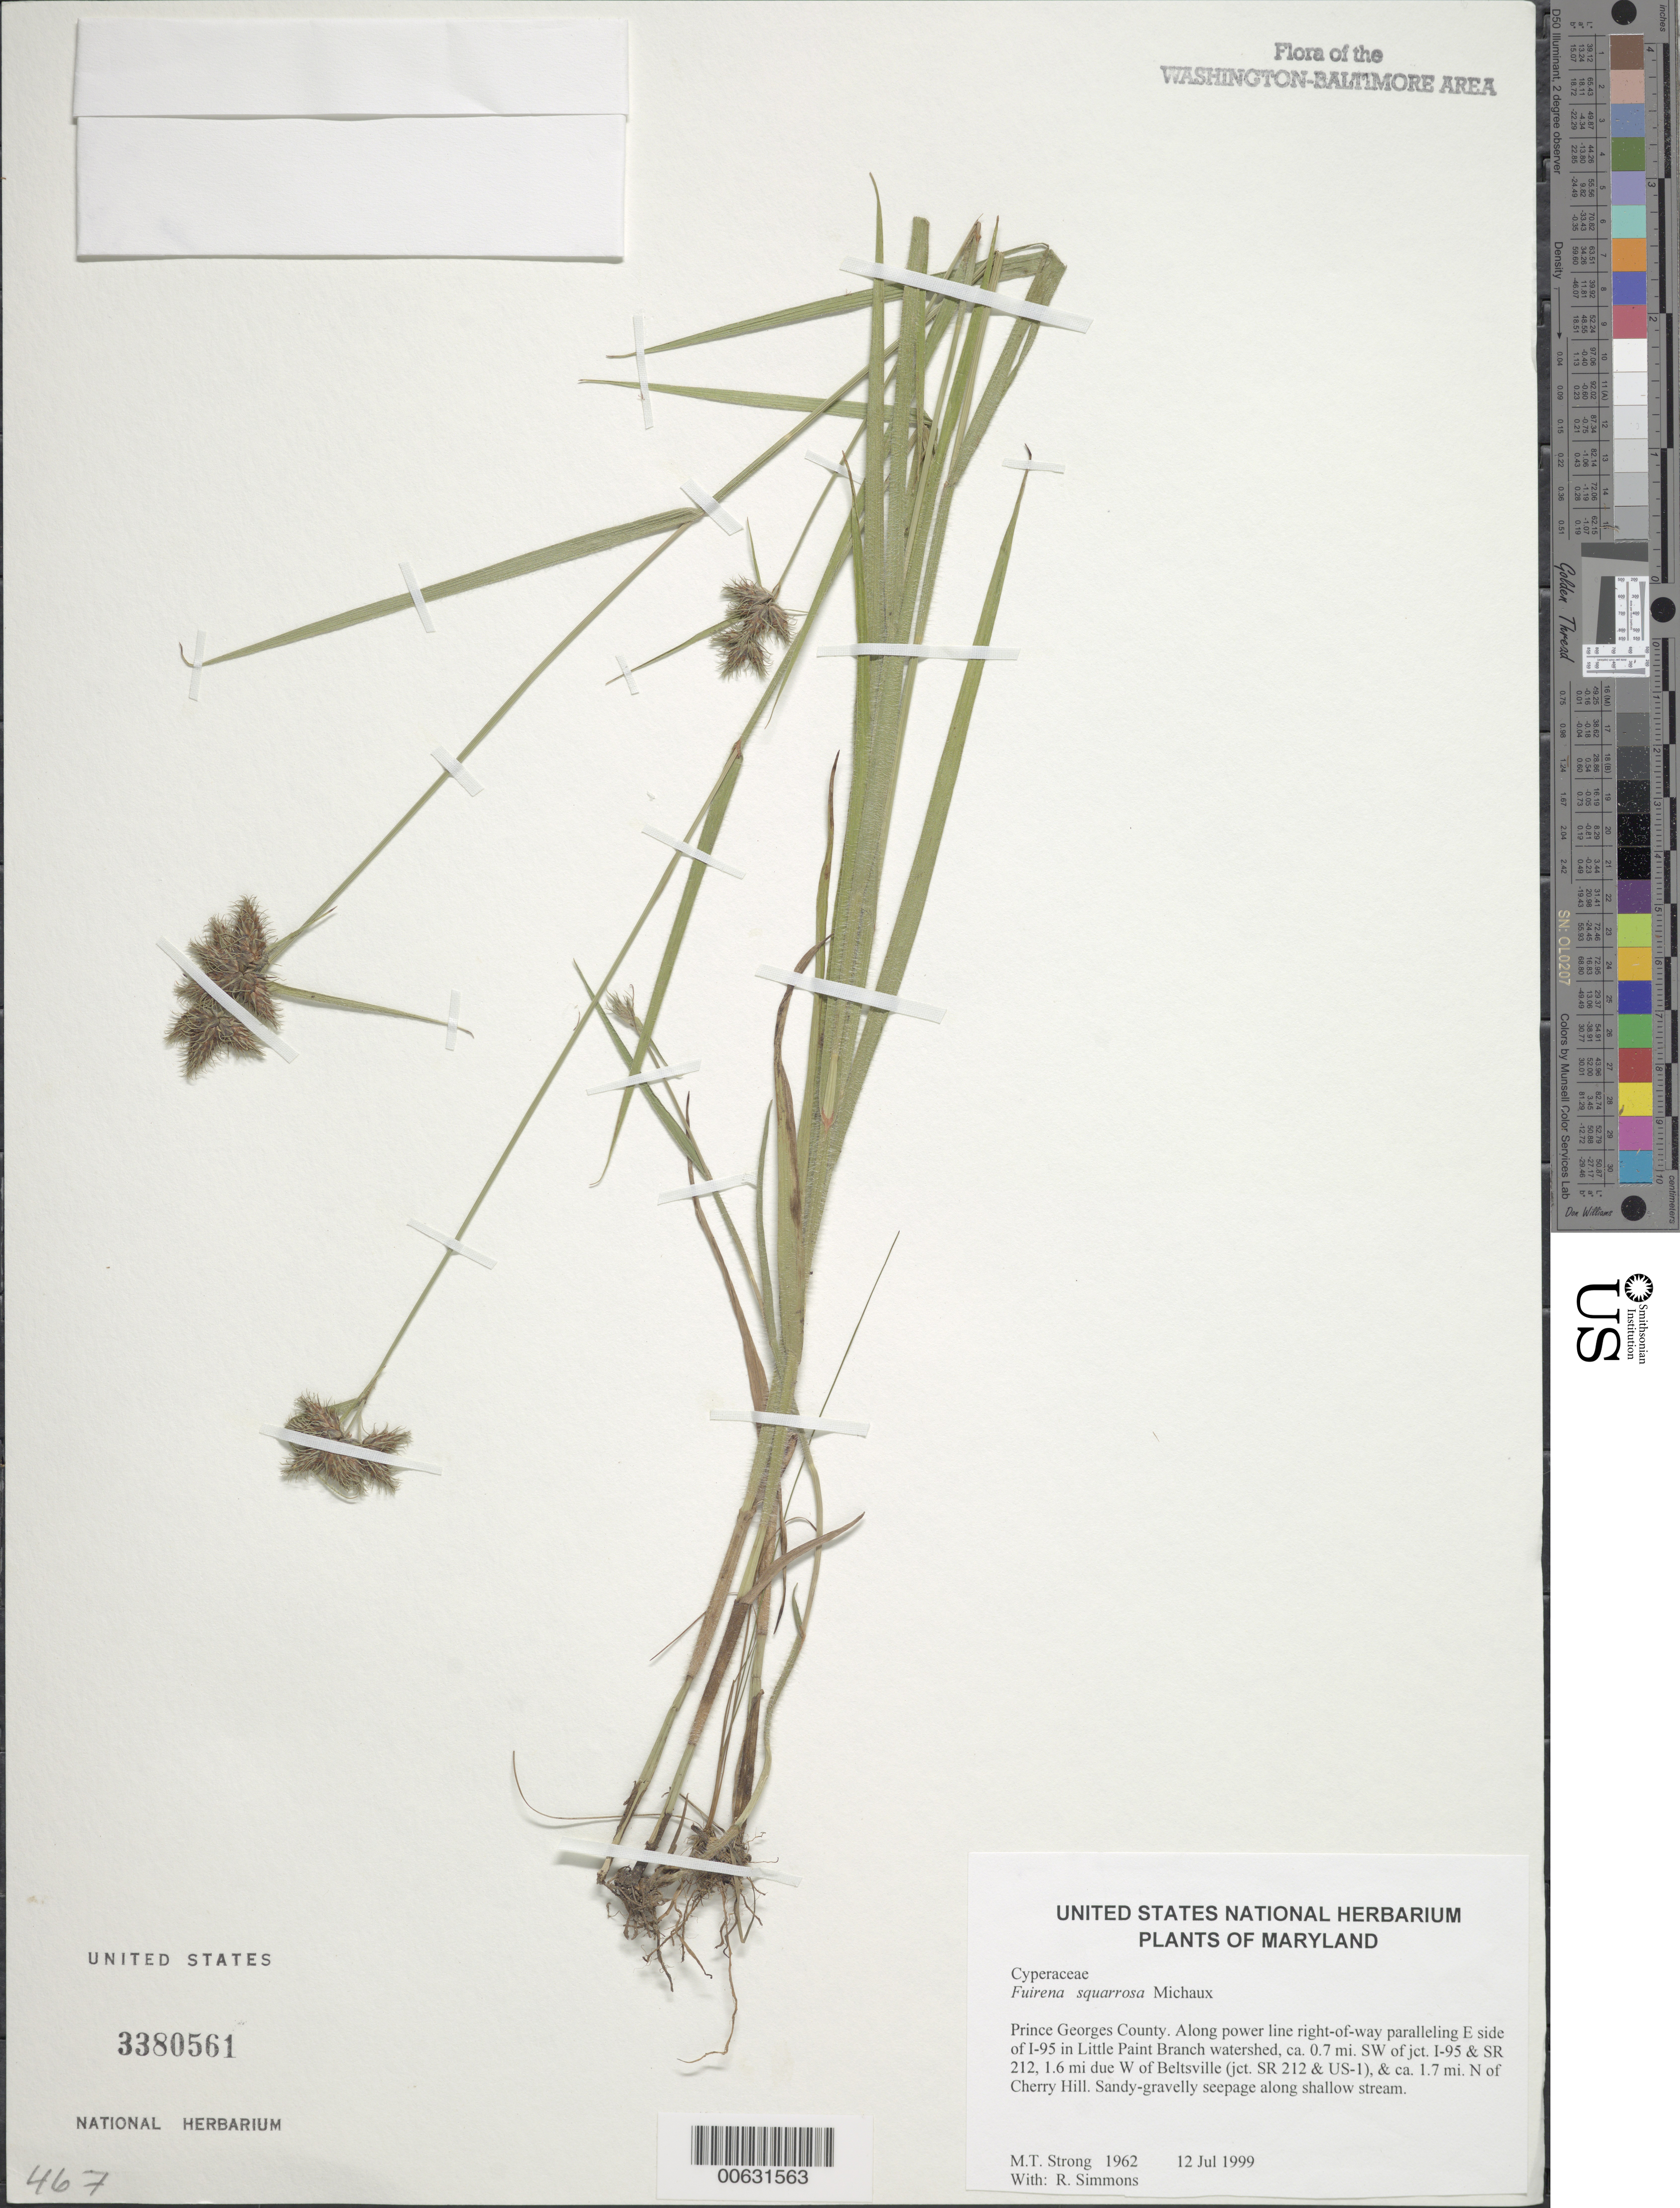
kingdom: Plantae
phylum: Tracheophyta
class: Liliopsida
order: Poales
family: Cyperaceae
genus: Fuirena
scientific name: Fuirena squarrosa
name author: Michx.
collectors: M. T. Strong & R. Simmons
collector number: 1962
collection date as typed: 12 Jul 1999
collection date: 1999-07-12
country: United States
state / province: Maryland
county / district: Prince George's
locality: Along power line right-of-way paralleling E side of I-95 in Little Paint Branch watershed, ca. 0.7 mi. SW of jct. I-95 & SR 212, 1.6 mi due W of Beltsville (jct. SR 212 & US-1), & ca. 1.7 mi. N of Cherry Hill.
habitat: Sandy-gravelly seepage along shallow stream.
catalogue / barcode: US 3380561